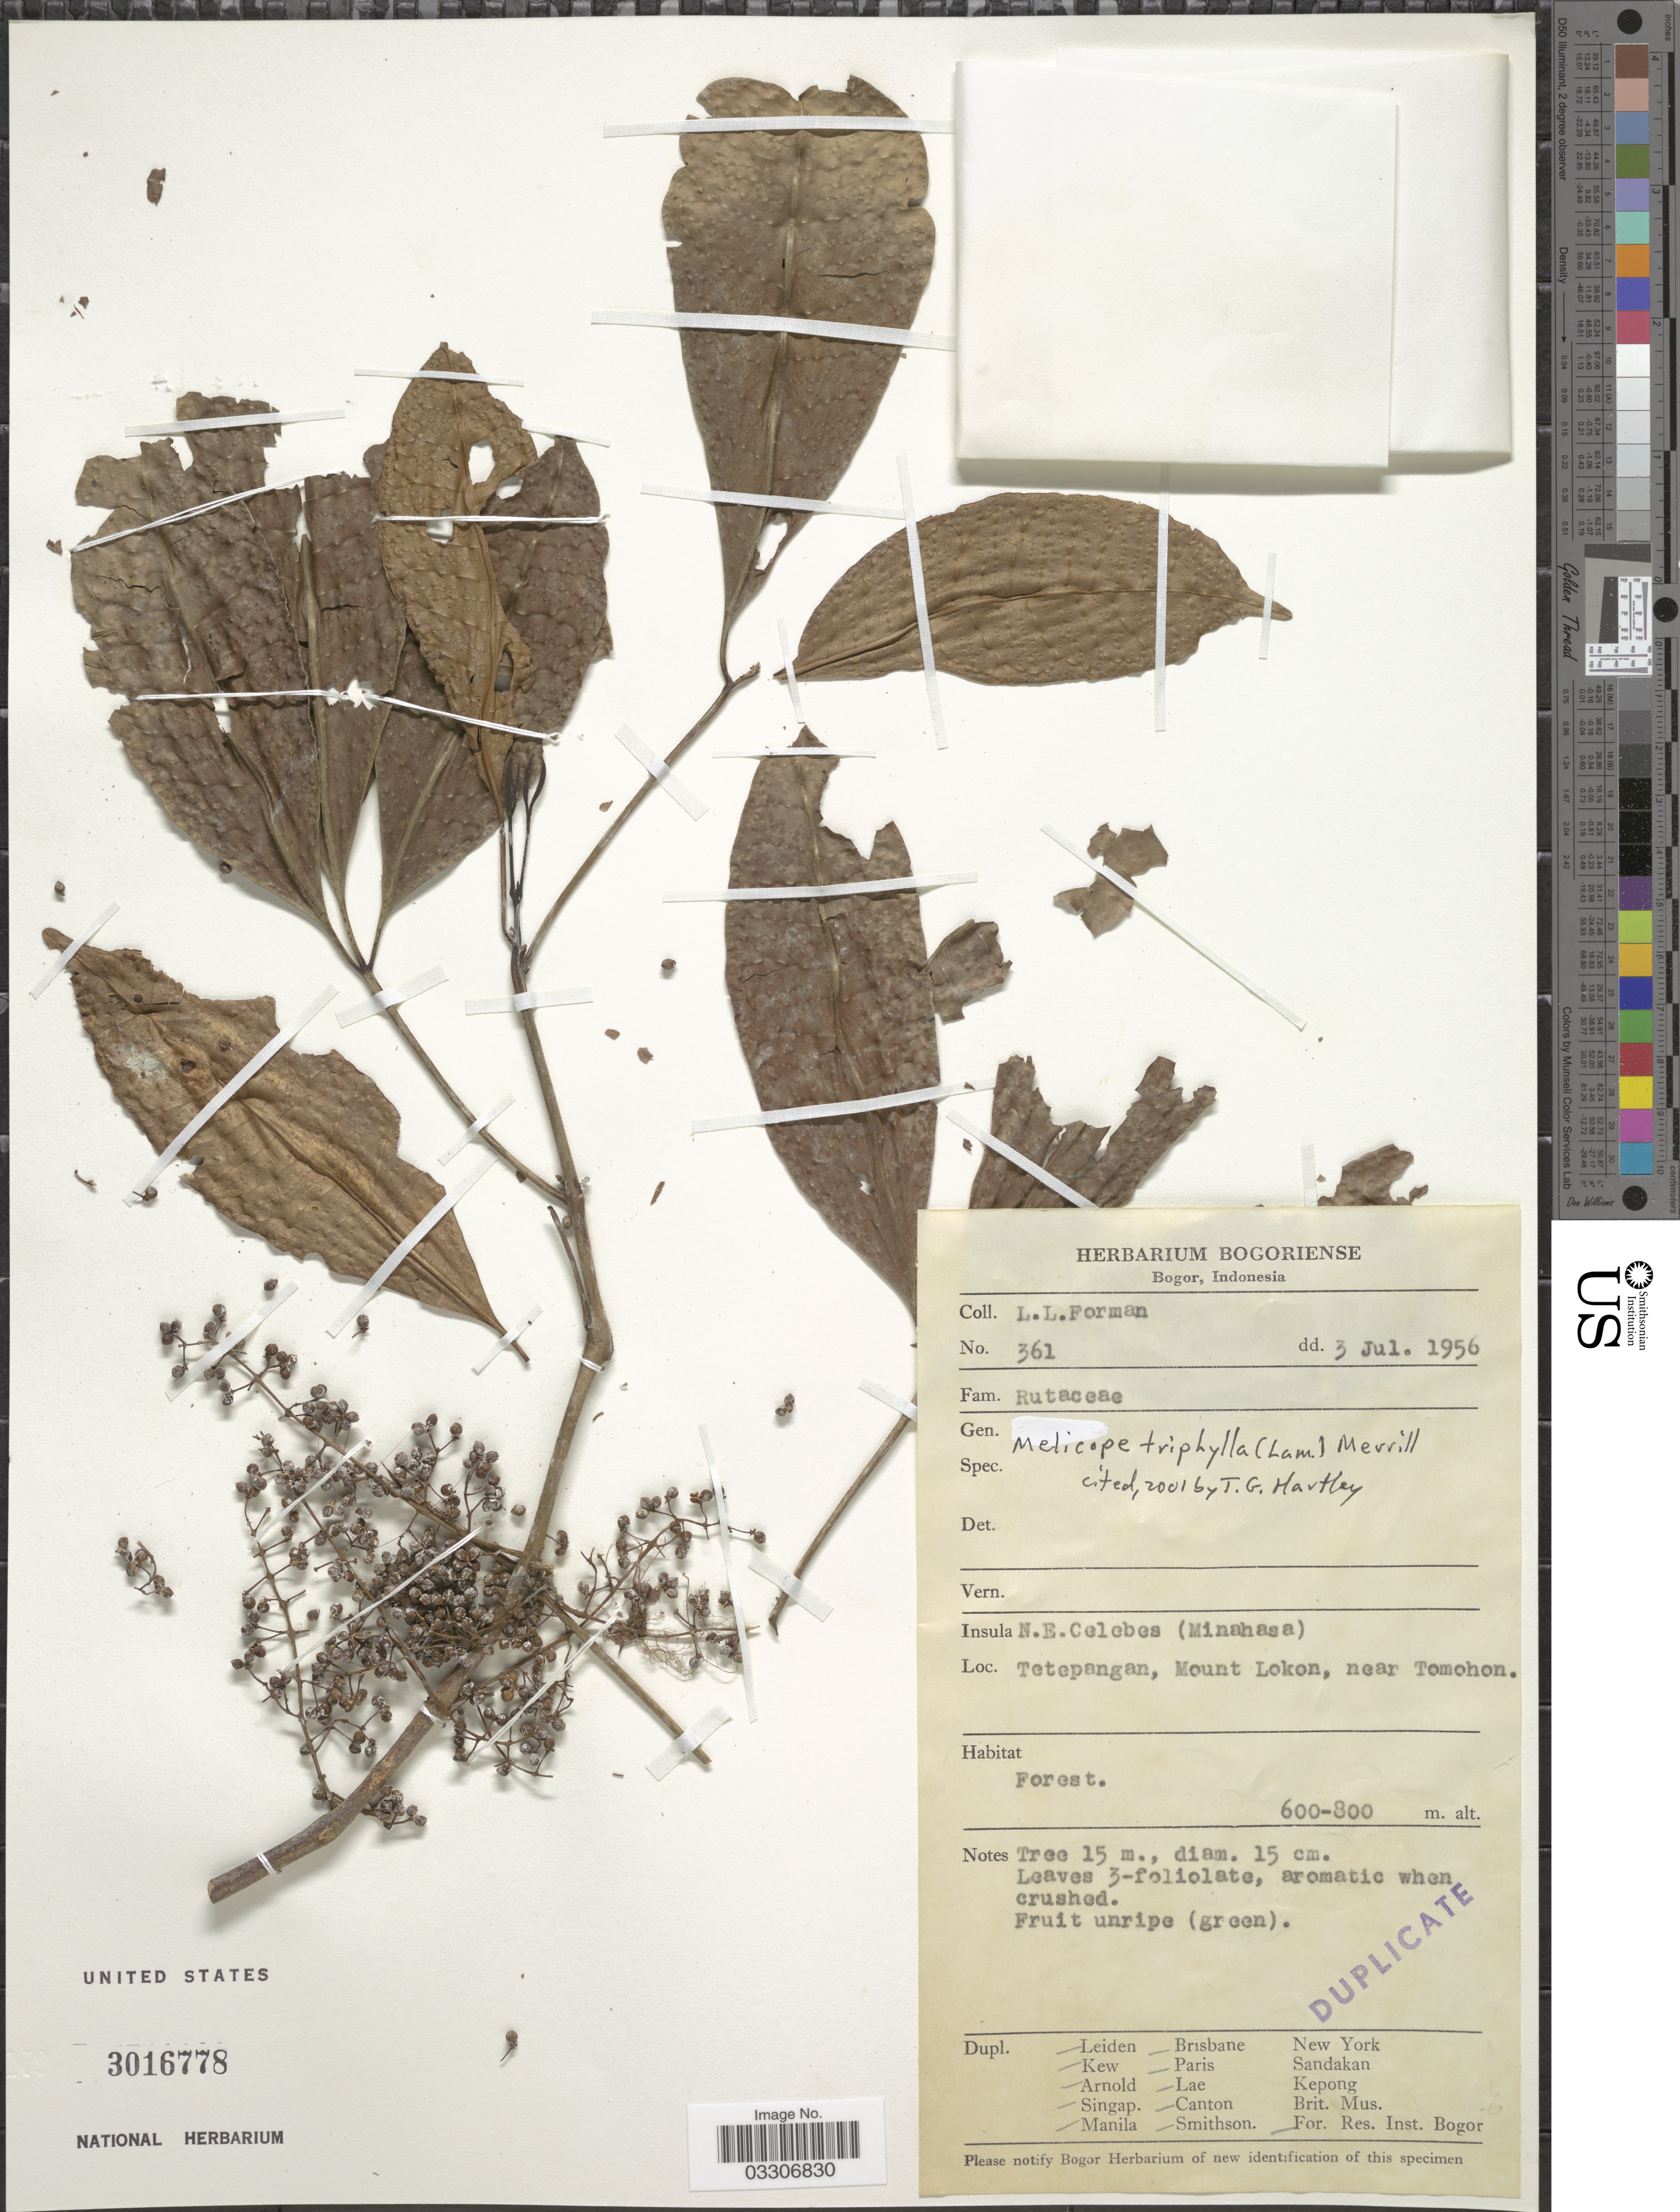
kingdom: Plantae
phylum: Tracheophyta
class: Magnoliopsida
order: Sapindales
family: Rutaceae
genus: Melicope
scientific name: Melicope triphylla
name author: (Lam.) Merr.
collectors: L. Forman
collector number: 361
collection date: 1956-07-03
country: Indonesia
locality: Insula N.E. Celebes (Minahasa). Tetepangan, Mount Lokon, near Tomohon.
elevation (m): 600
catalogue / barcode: US 3016778